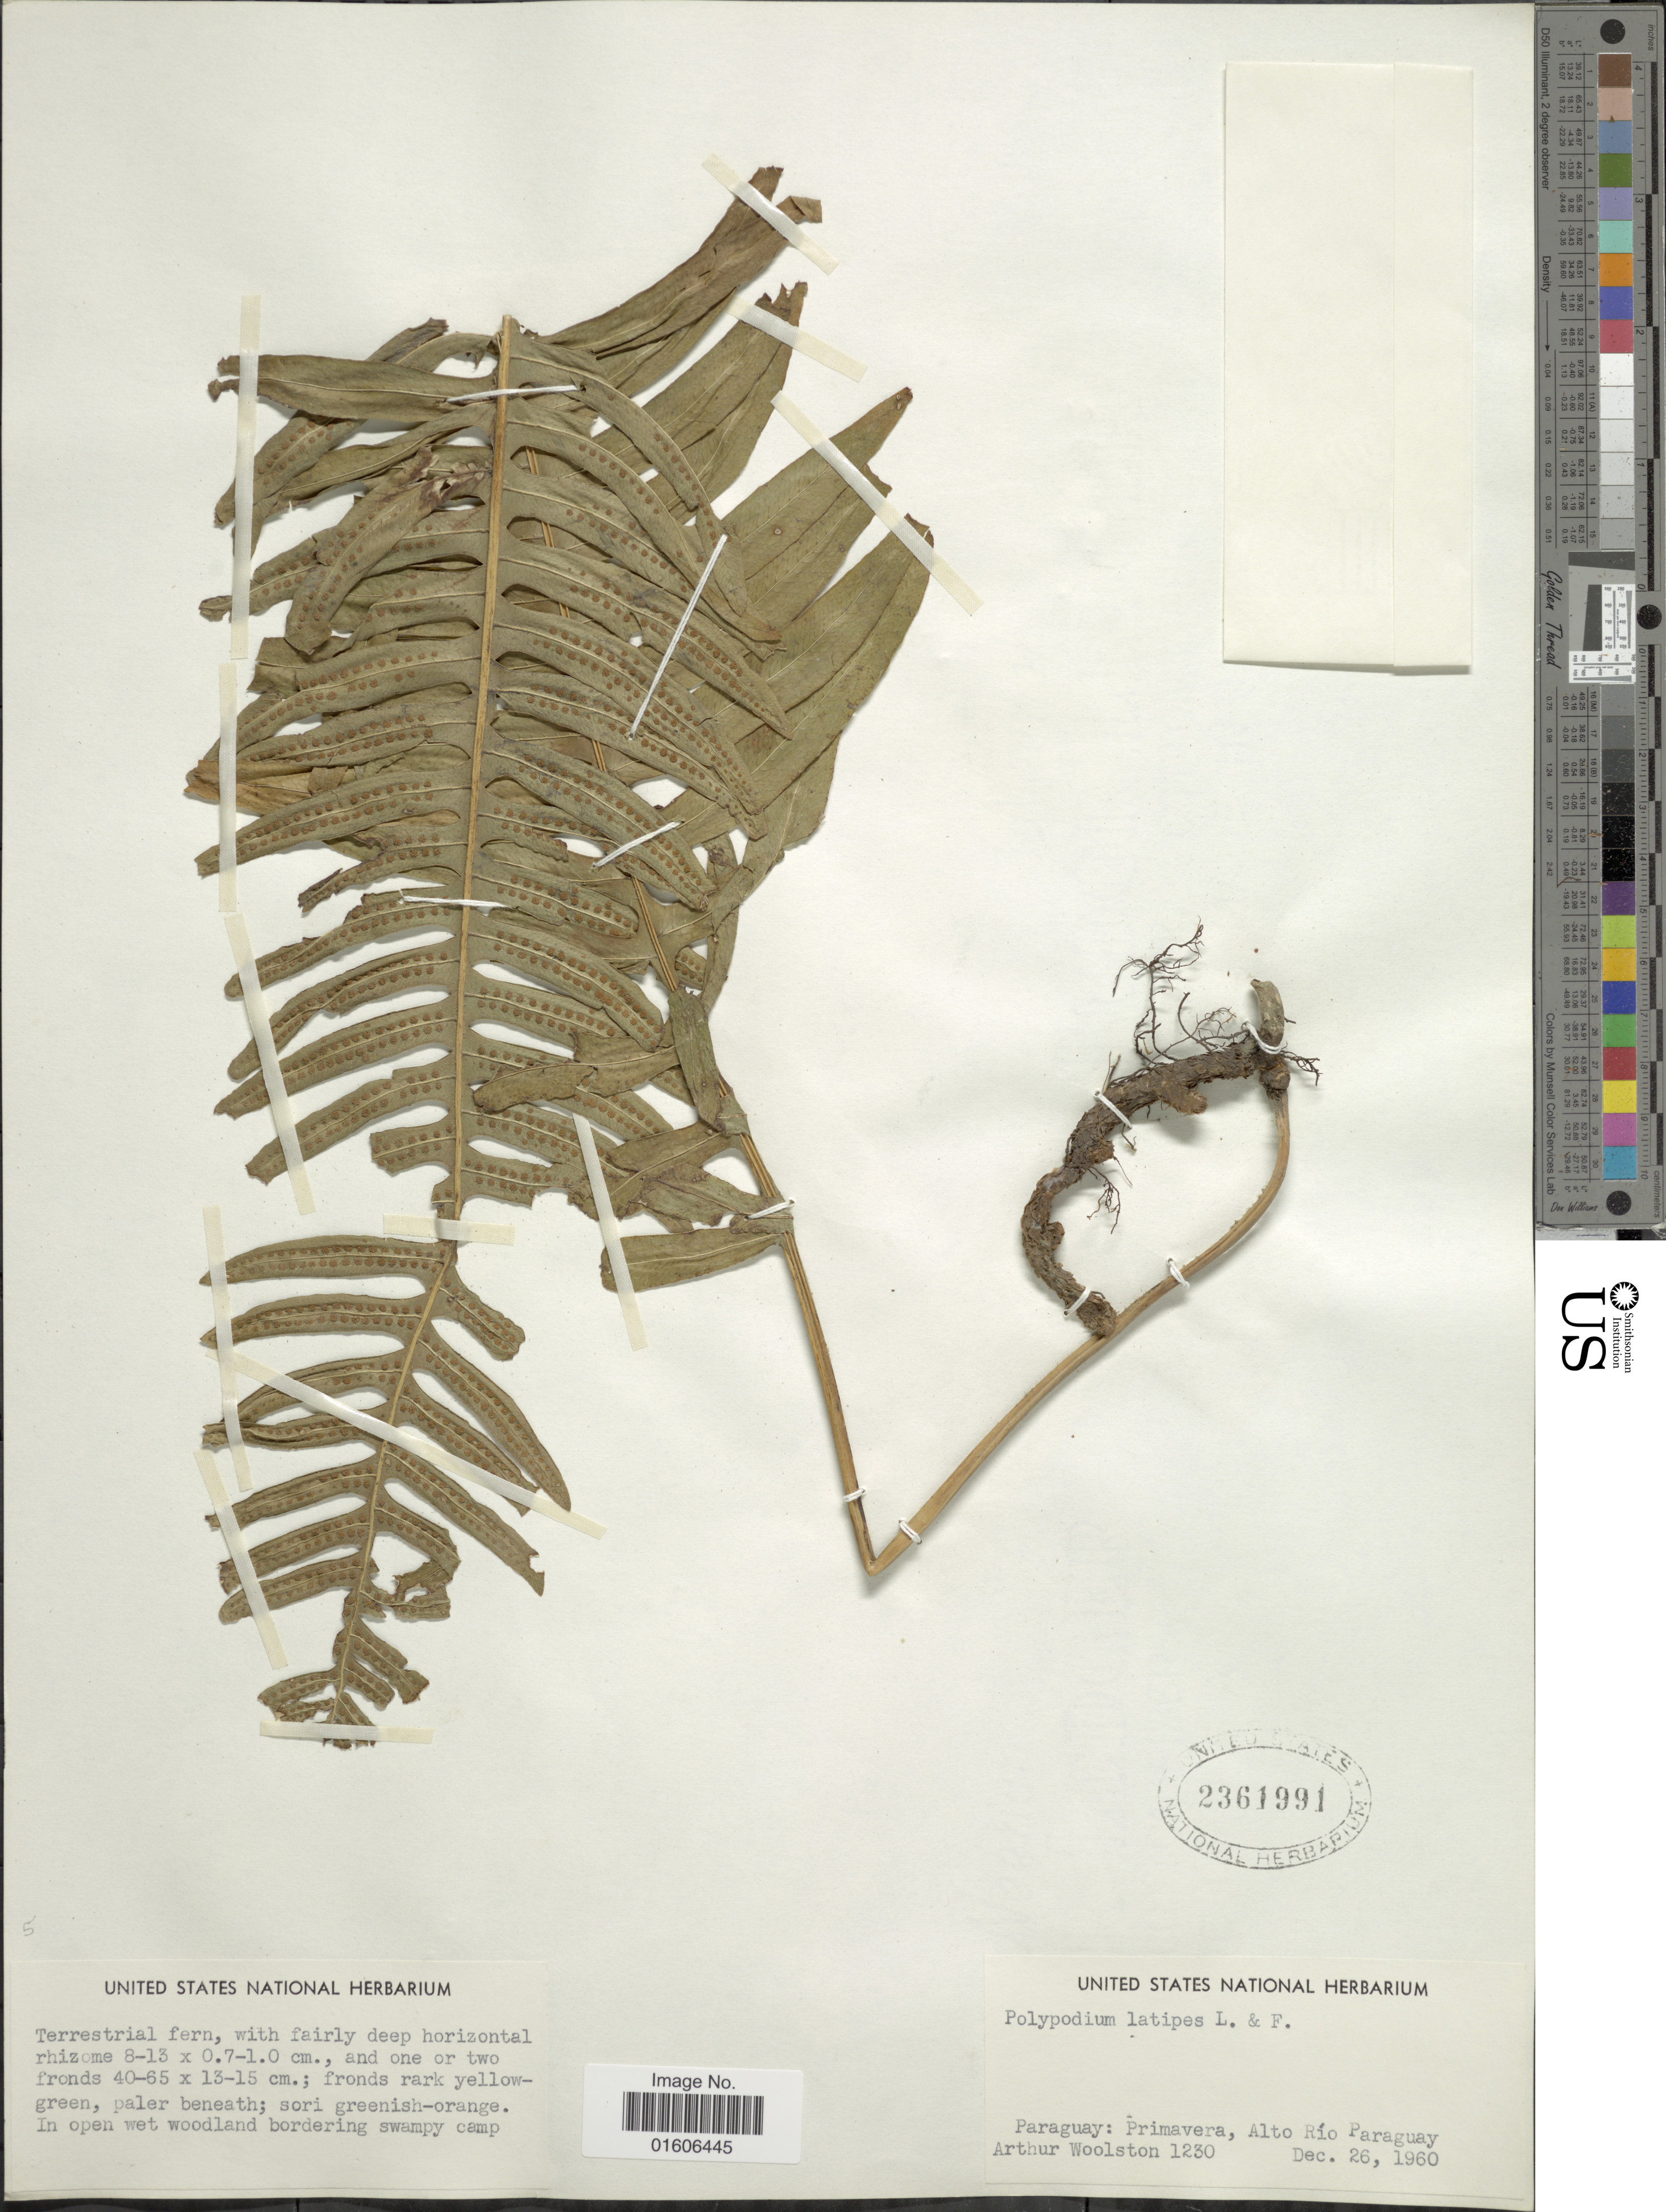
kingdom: Plantae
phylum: Tracheophyta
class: Polypodiopsida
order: Polypodiales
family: Polypodiaceae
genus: Serpocaulon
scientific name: Serpocaulon latipes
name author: (Langsd. & Fischer) A.R. Sm.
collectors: A. L. Woolston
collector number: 1230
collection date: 1960-12-26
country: Paraguay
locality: Primavera, Alto Río Paraguay.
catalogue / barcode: US 2361991